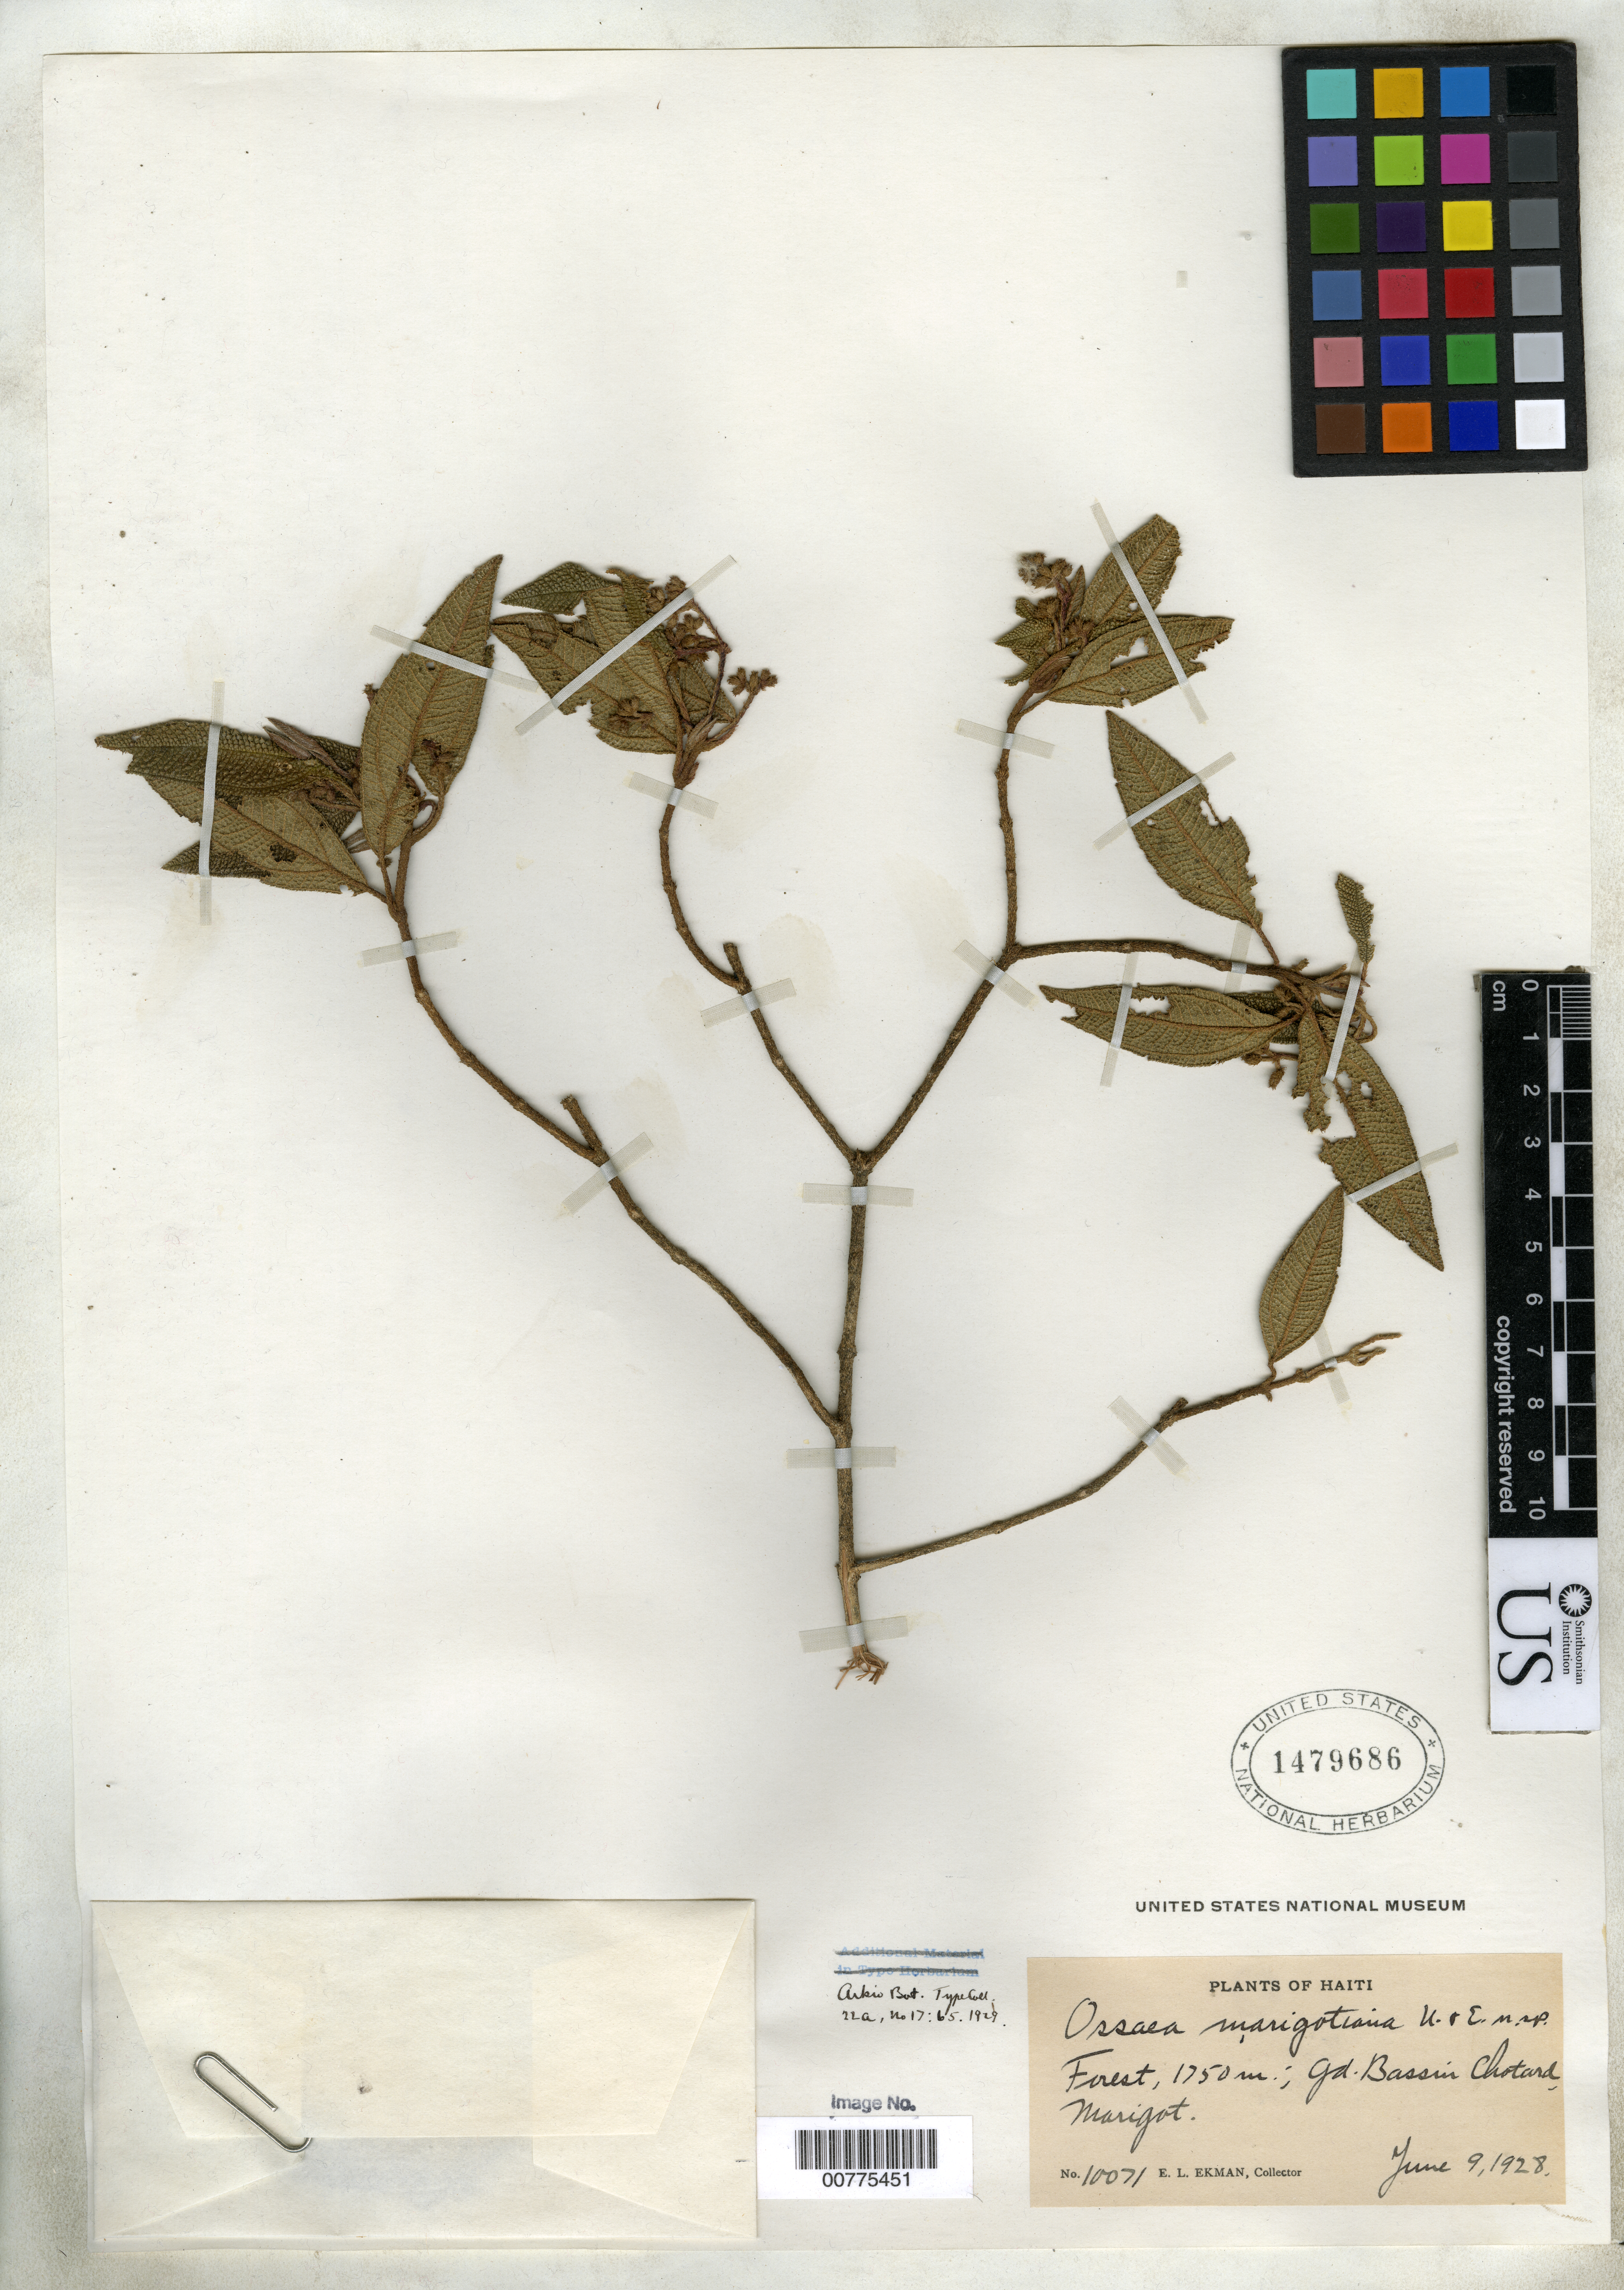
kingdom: Plantae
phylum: Tracheophyta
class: Magnoliopsida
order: Myrtales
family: Melastomataceae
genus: Ossaea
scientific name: Ossaea marigotiana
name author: Urb. & Ekman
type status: Isotype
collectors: E. L. Ekman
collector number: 10071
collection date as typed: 09 Jun 1928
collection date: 1928-06-09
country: Haiti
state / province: Sud-Est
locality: Gd. Bassin Chotard, Marigot.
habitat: Forest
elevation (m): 1750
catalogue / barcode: US 1479686